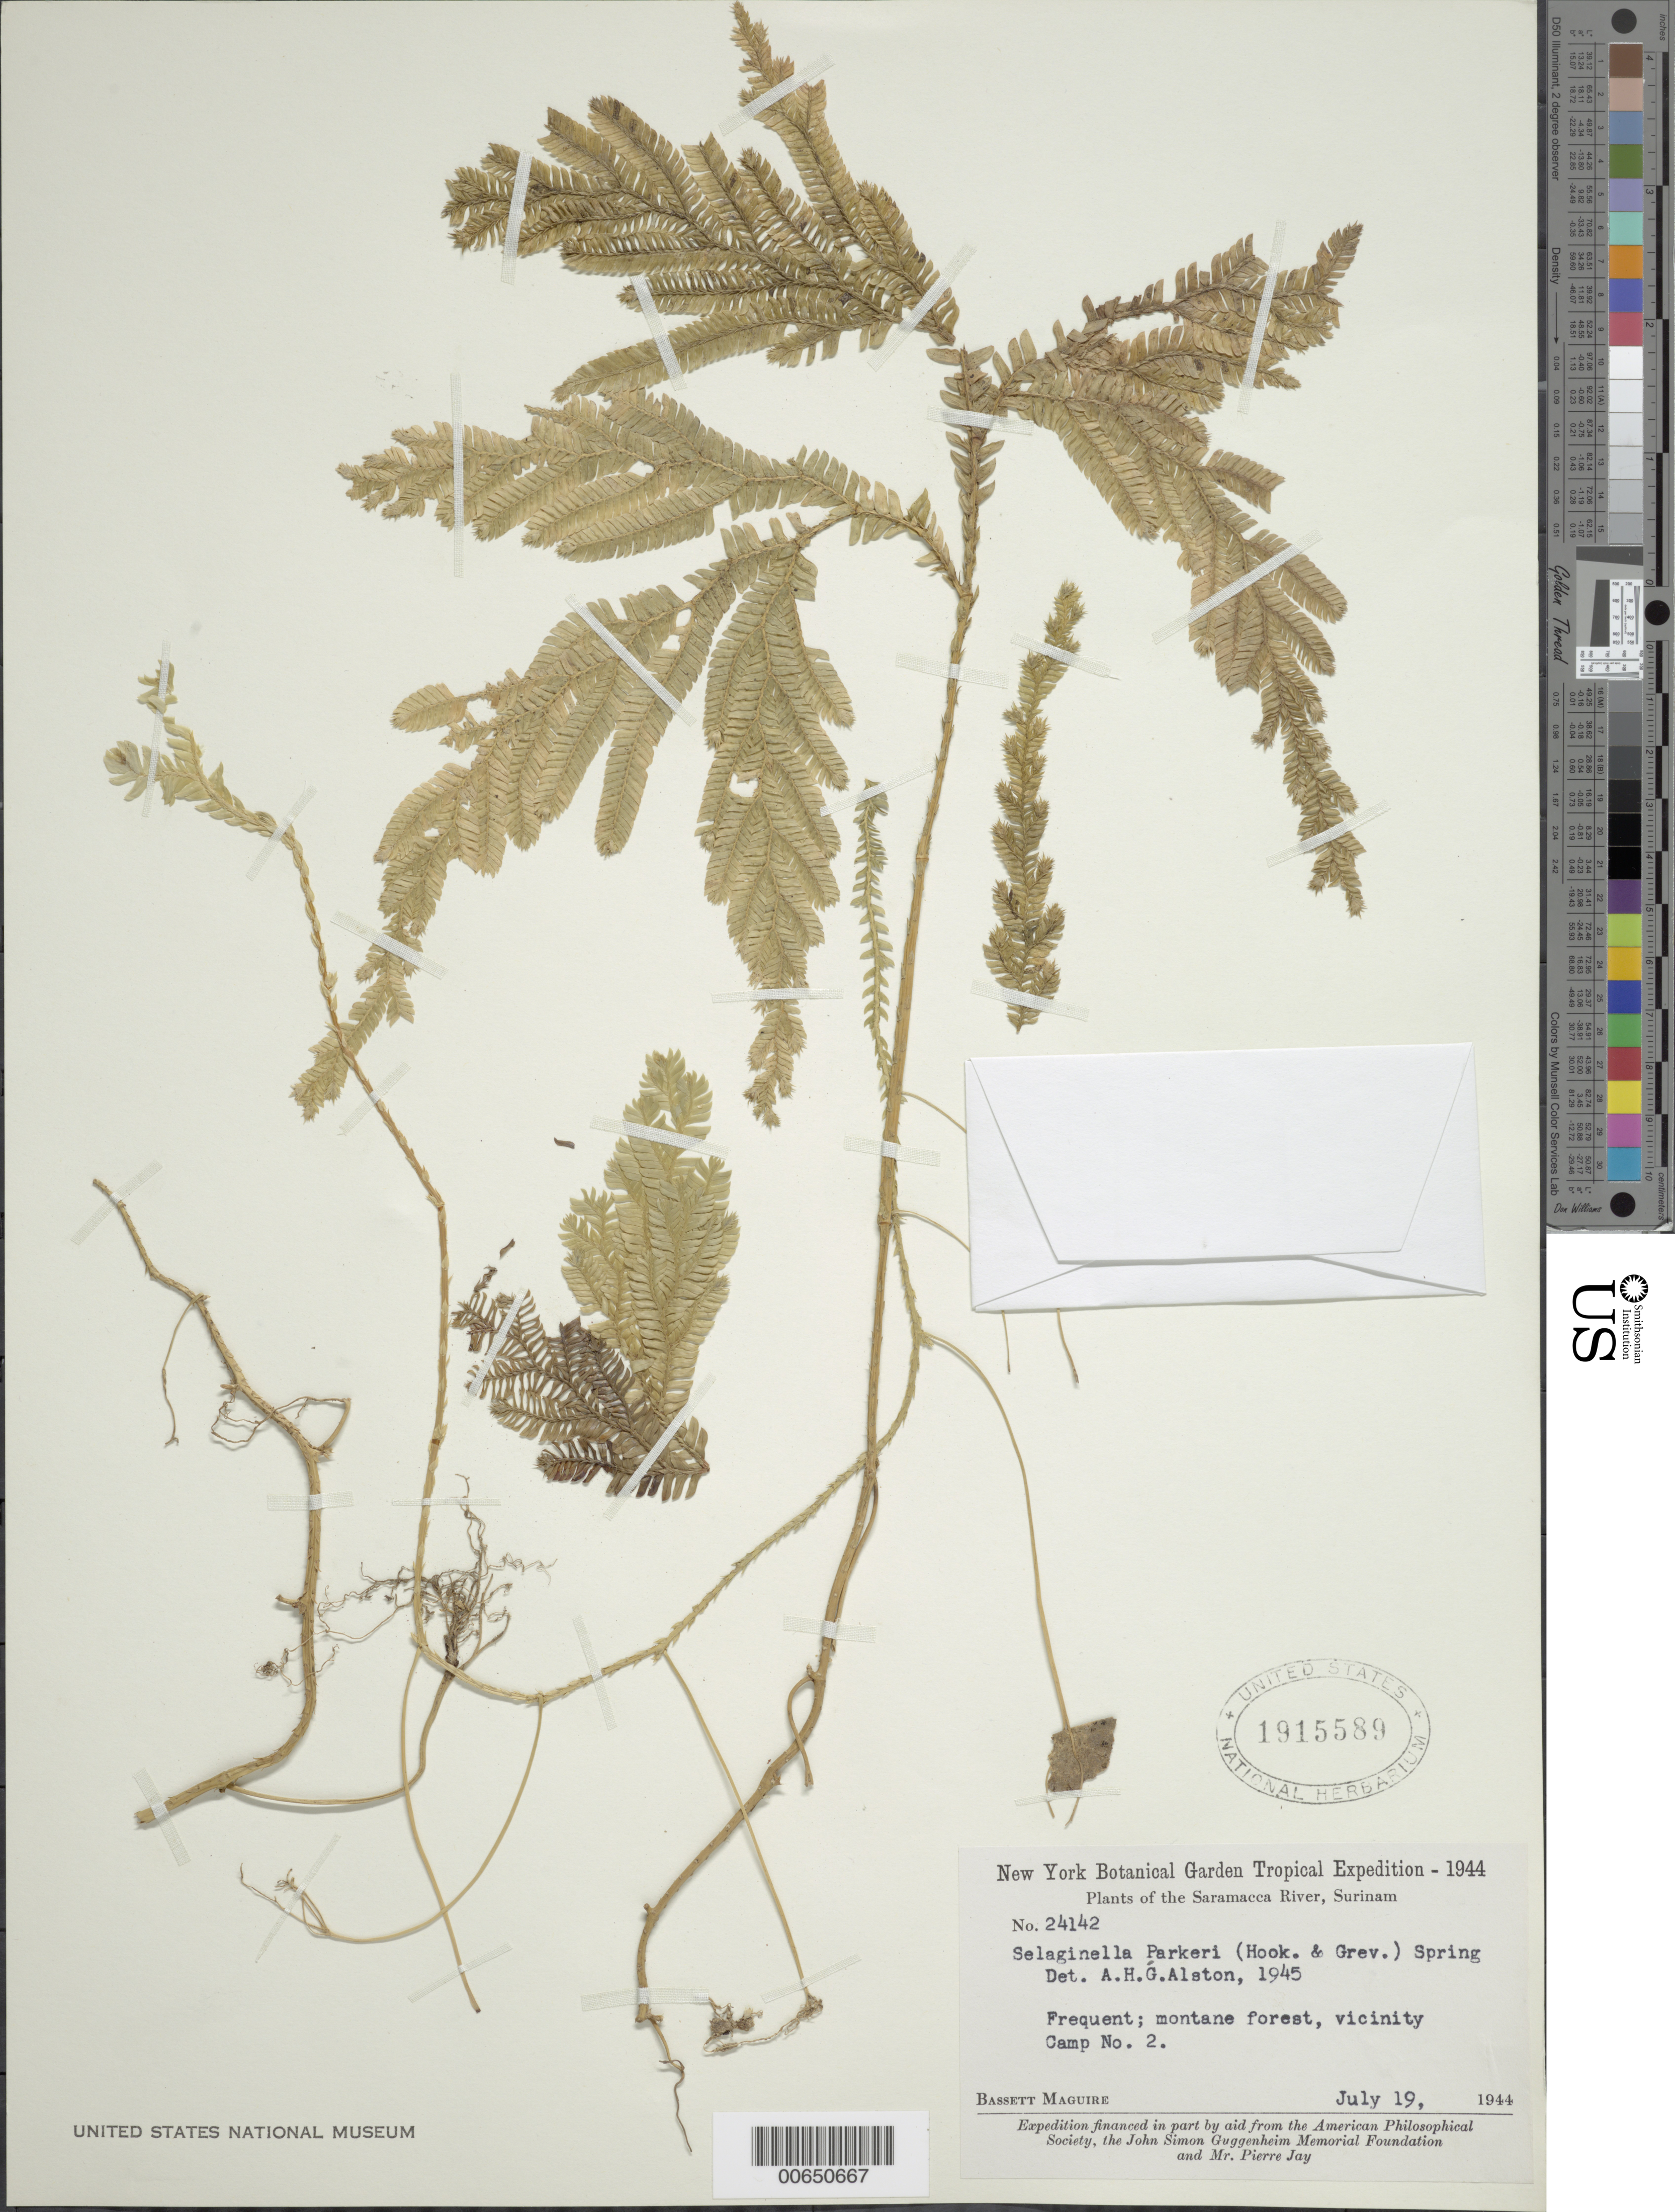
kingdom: Plantae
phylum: Tracheophyta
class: Lycopodiopsida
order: Selaginellales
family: Selaginellaceae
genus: Selaginella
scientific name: Selaginella parkeri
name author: (Hook. & Grev.) Spring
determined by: Alston, A. H. G.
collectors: B. Maguire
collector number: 24142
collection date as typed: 19-Jul-44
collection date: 1944-07-19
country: Suriname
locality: Saramacca River, vic. Krappa Camp (No. 2)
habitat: Montane forest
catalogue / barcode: US 1915589